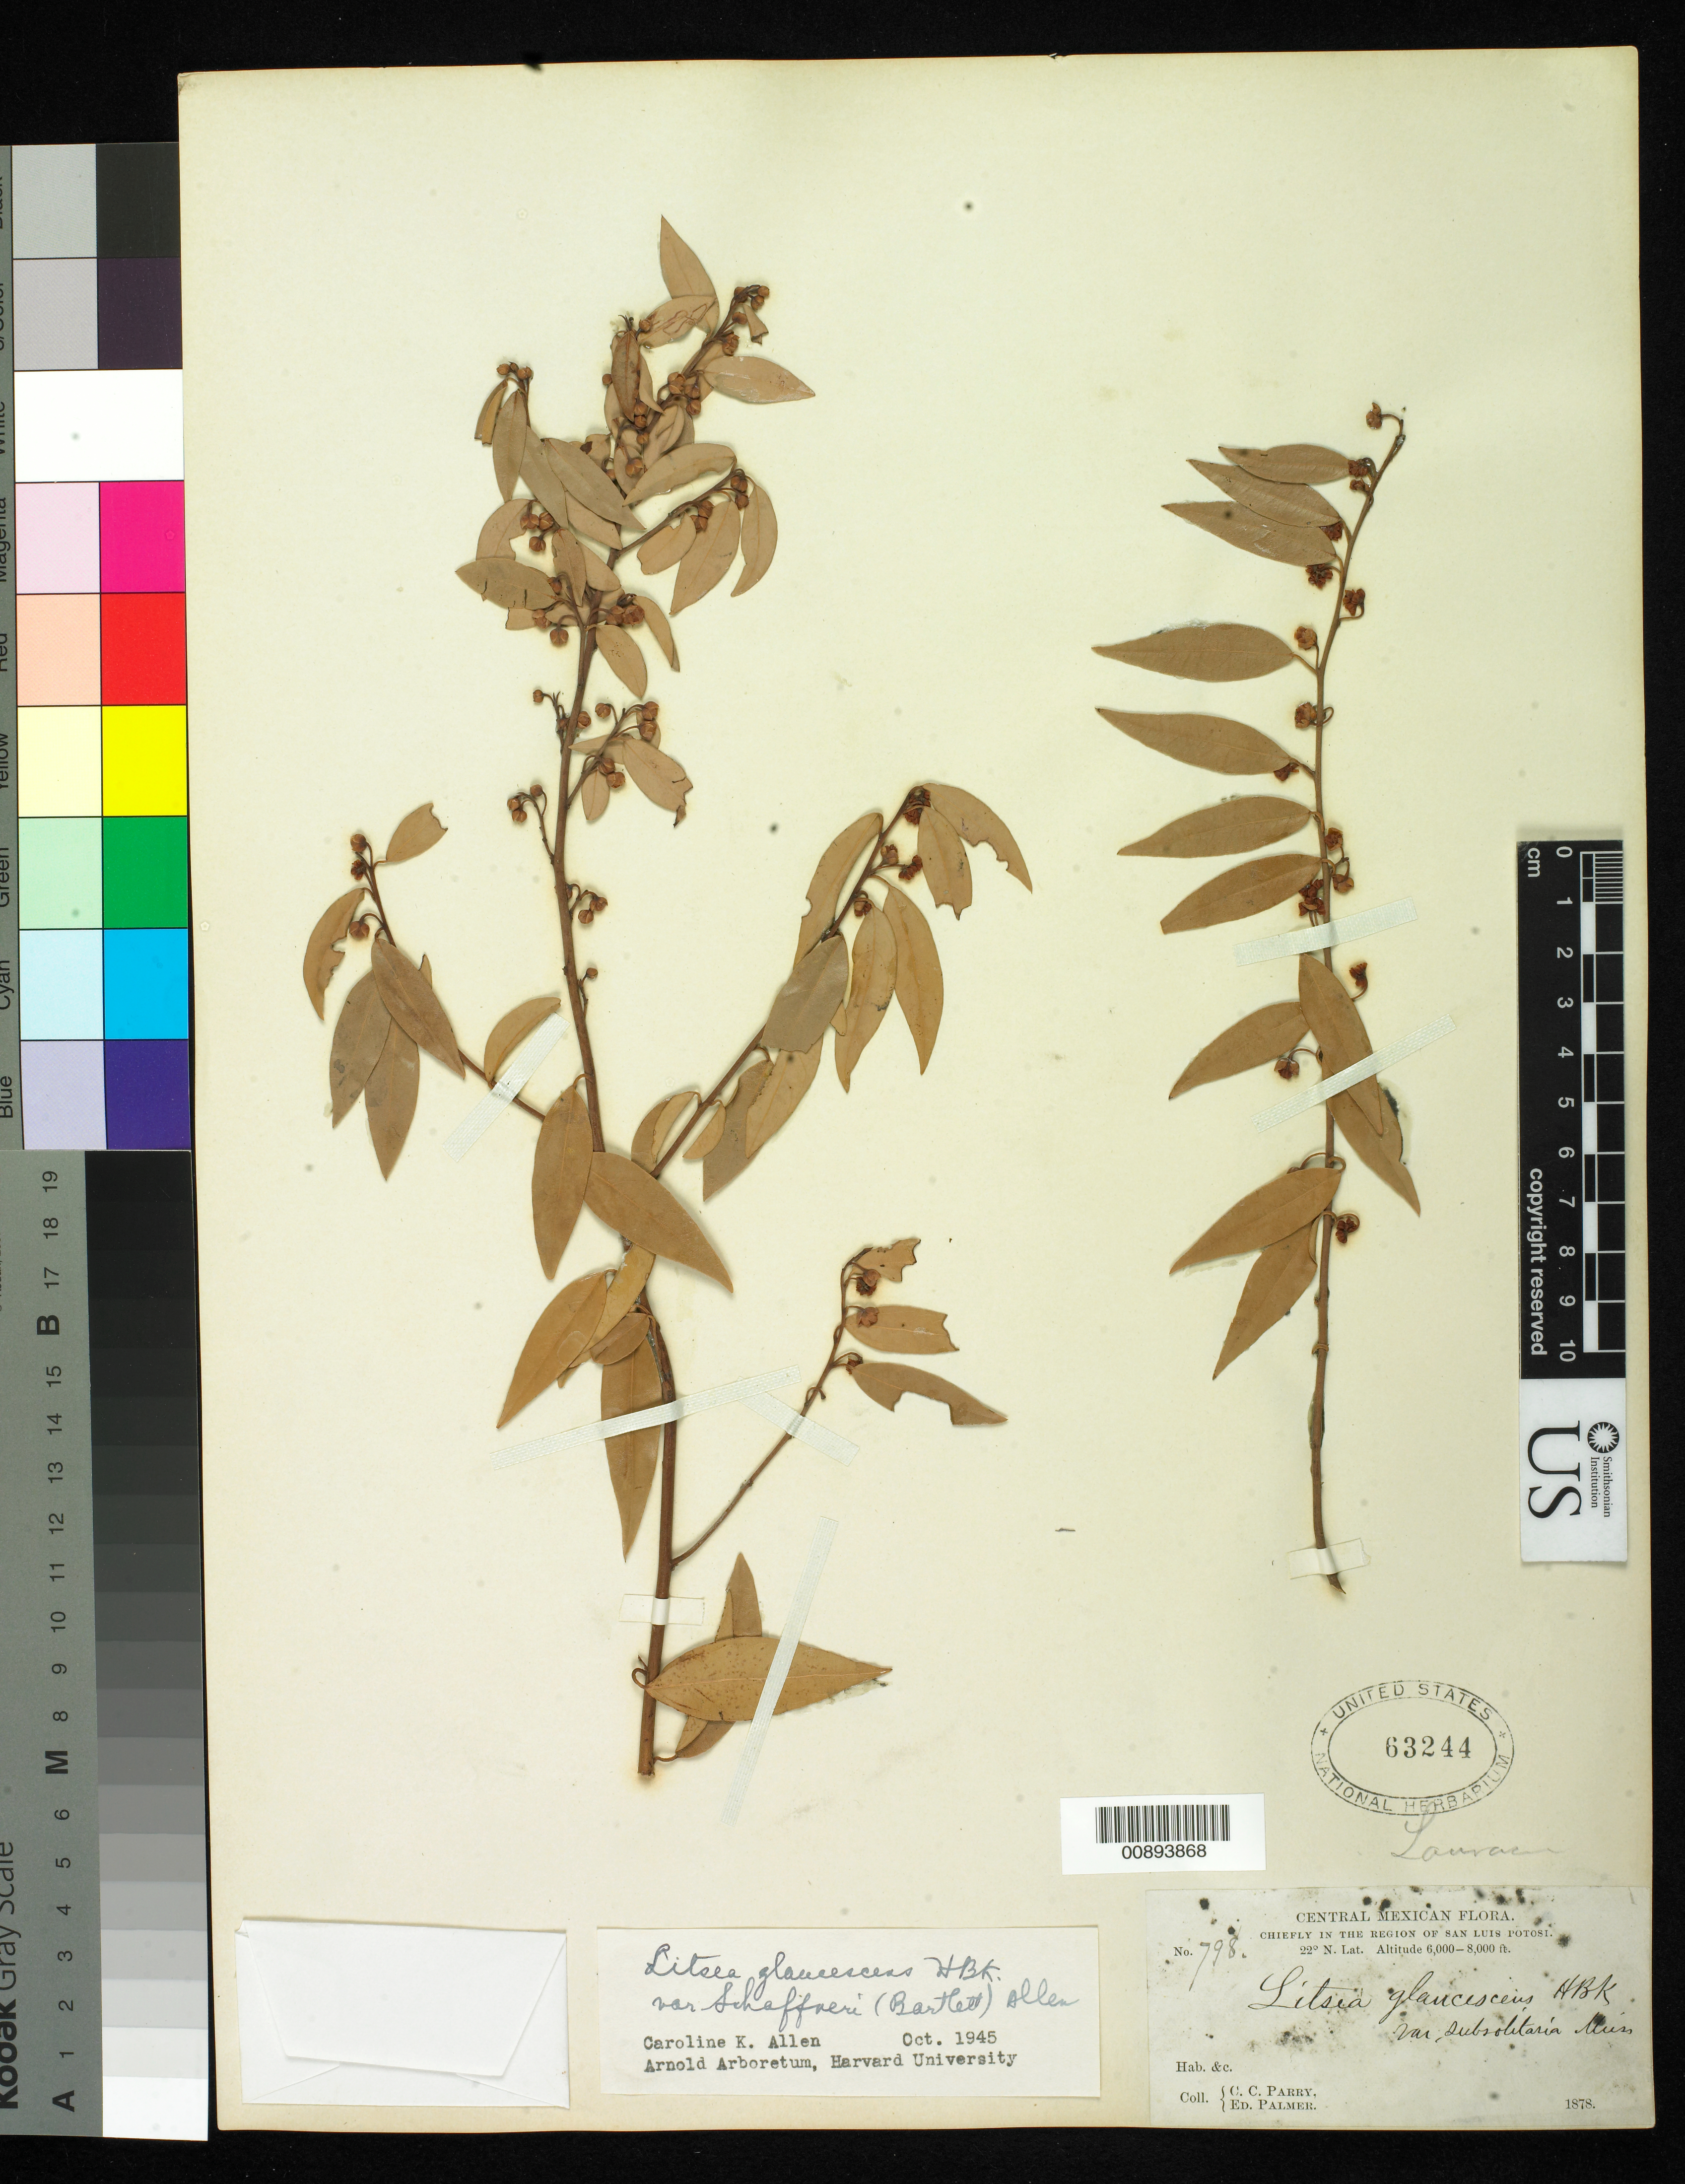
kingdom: Plantae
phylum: Tracheophyta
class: Magnoliopsida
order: Laurales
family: Lauraceae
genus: Litsea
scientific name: Litsea glaucescens var. schaffneri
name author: Kunth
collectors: C. C. Parry & E. Palmer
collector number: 798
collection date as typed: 1878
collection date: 1878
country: Mexico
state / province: San Luis Potosí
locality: Chiefly in the region of San Luis Potosí.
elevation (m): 1829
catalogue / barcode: US 63244